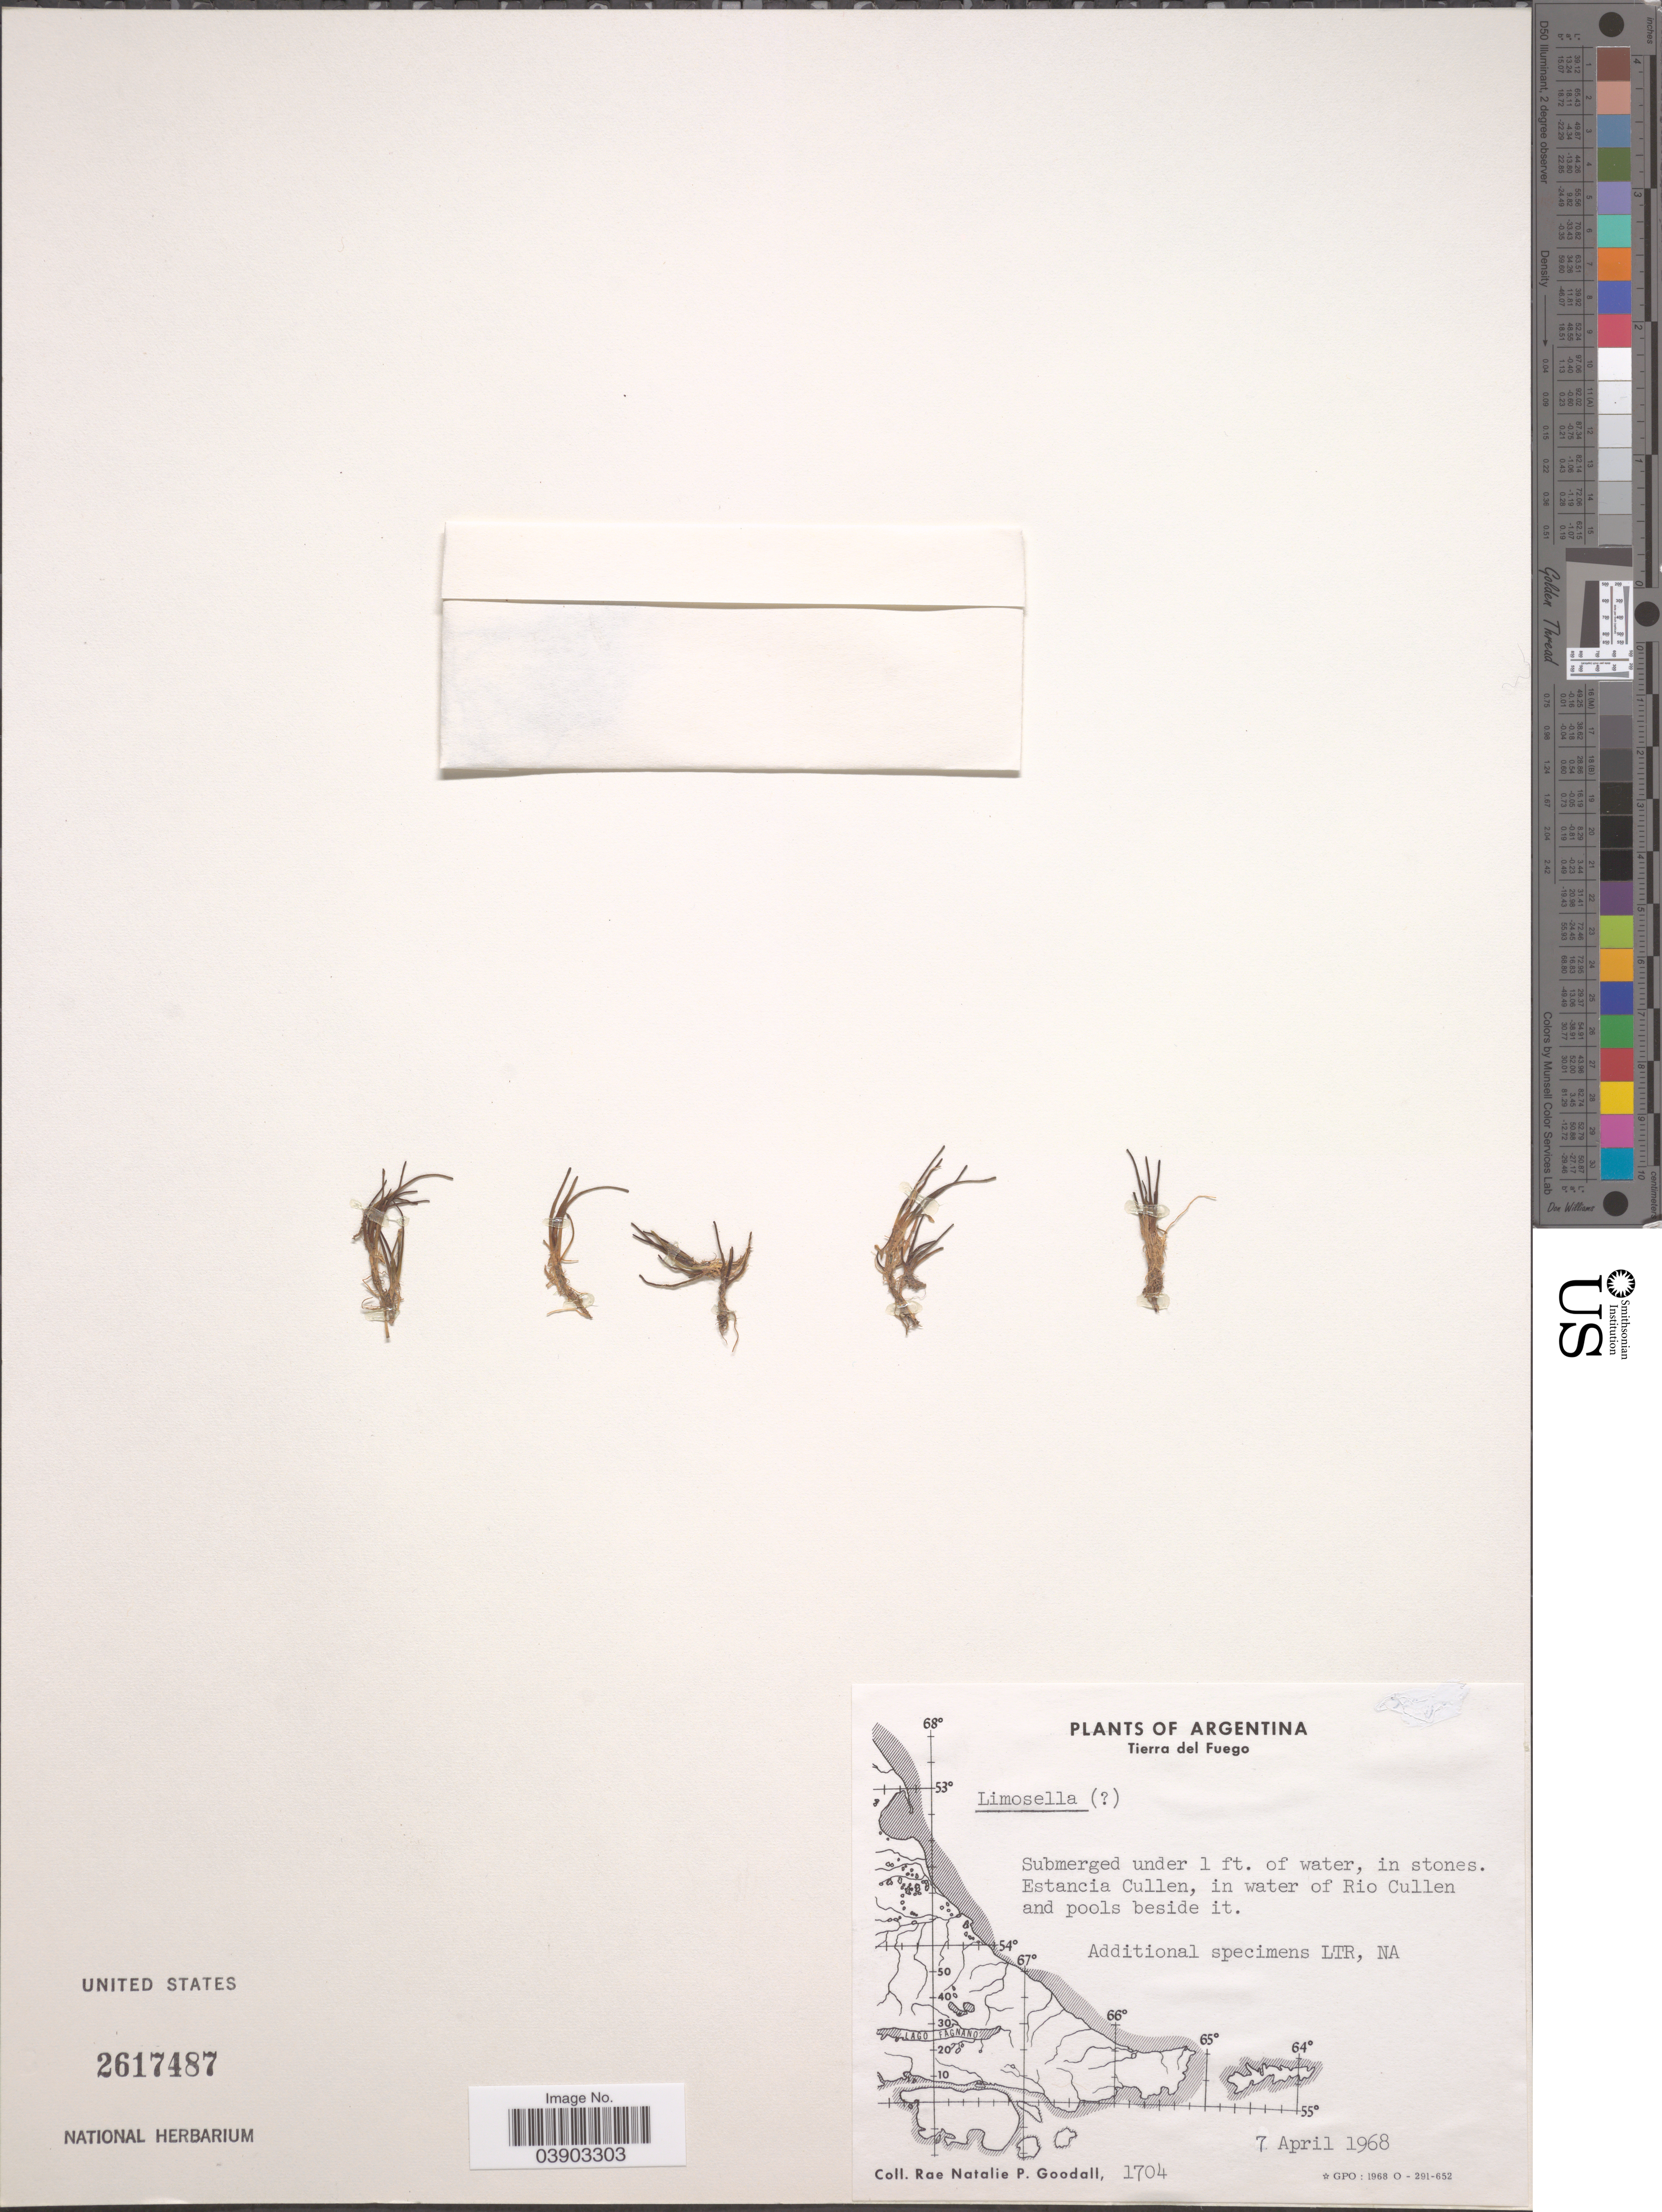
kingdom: Plantae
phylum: Tracheophyta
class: Magnoliopsida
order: Lamiales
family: Scrophulariaceae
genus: Limosella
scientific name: Limosella sp.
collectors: R. Goodall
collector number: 1704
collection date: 1968-04-07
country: Argentina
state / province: Tierra del Fuego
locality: Estancia Cullen, in water of Rio Cullen and pools beside it.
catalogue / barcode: US 2617487